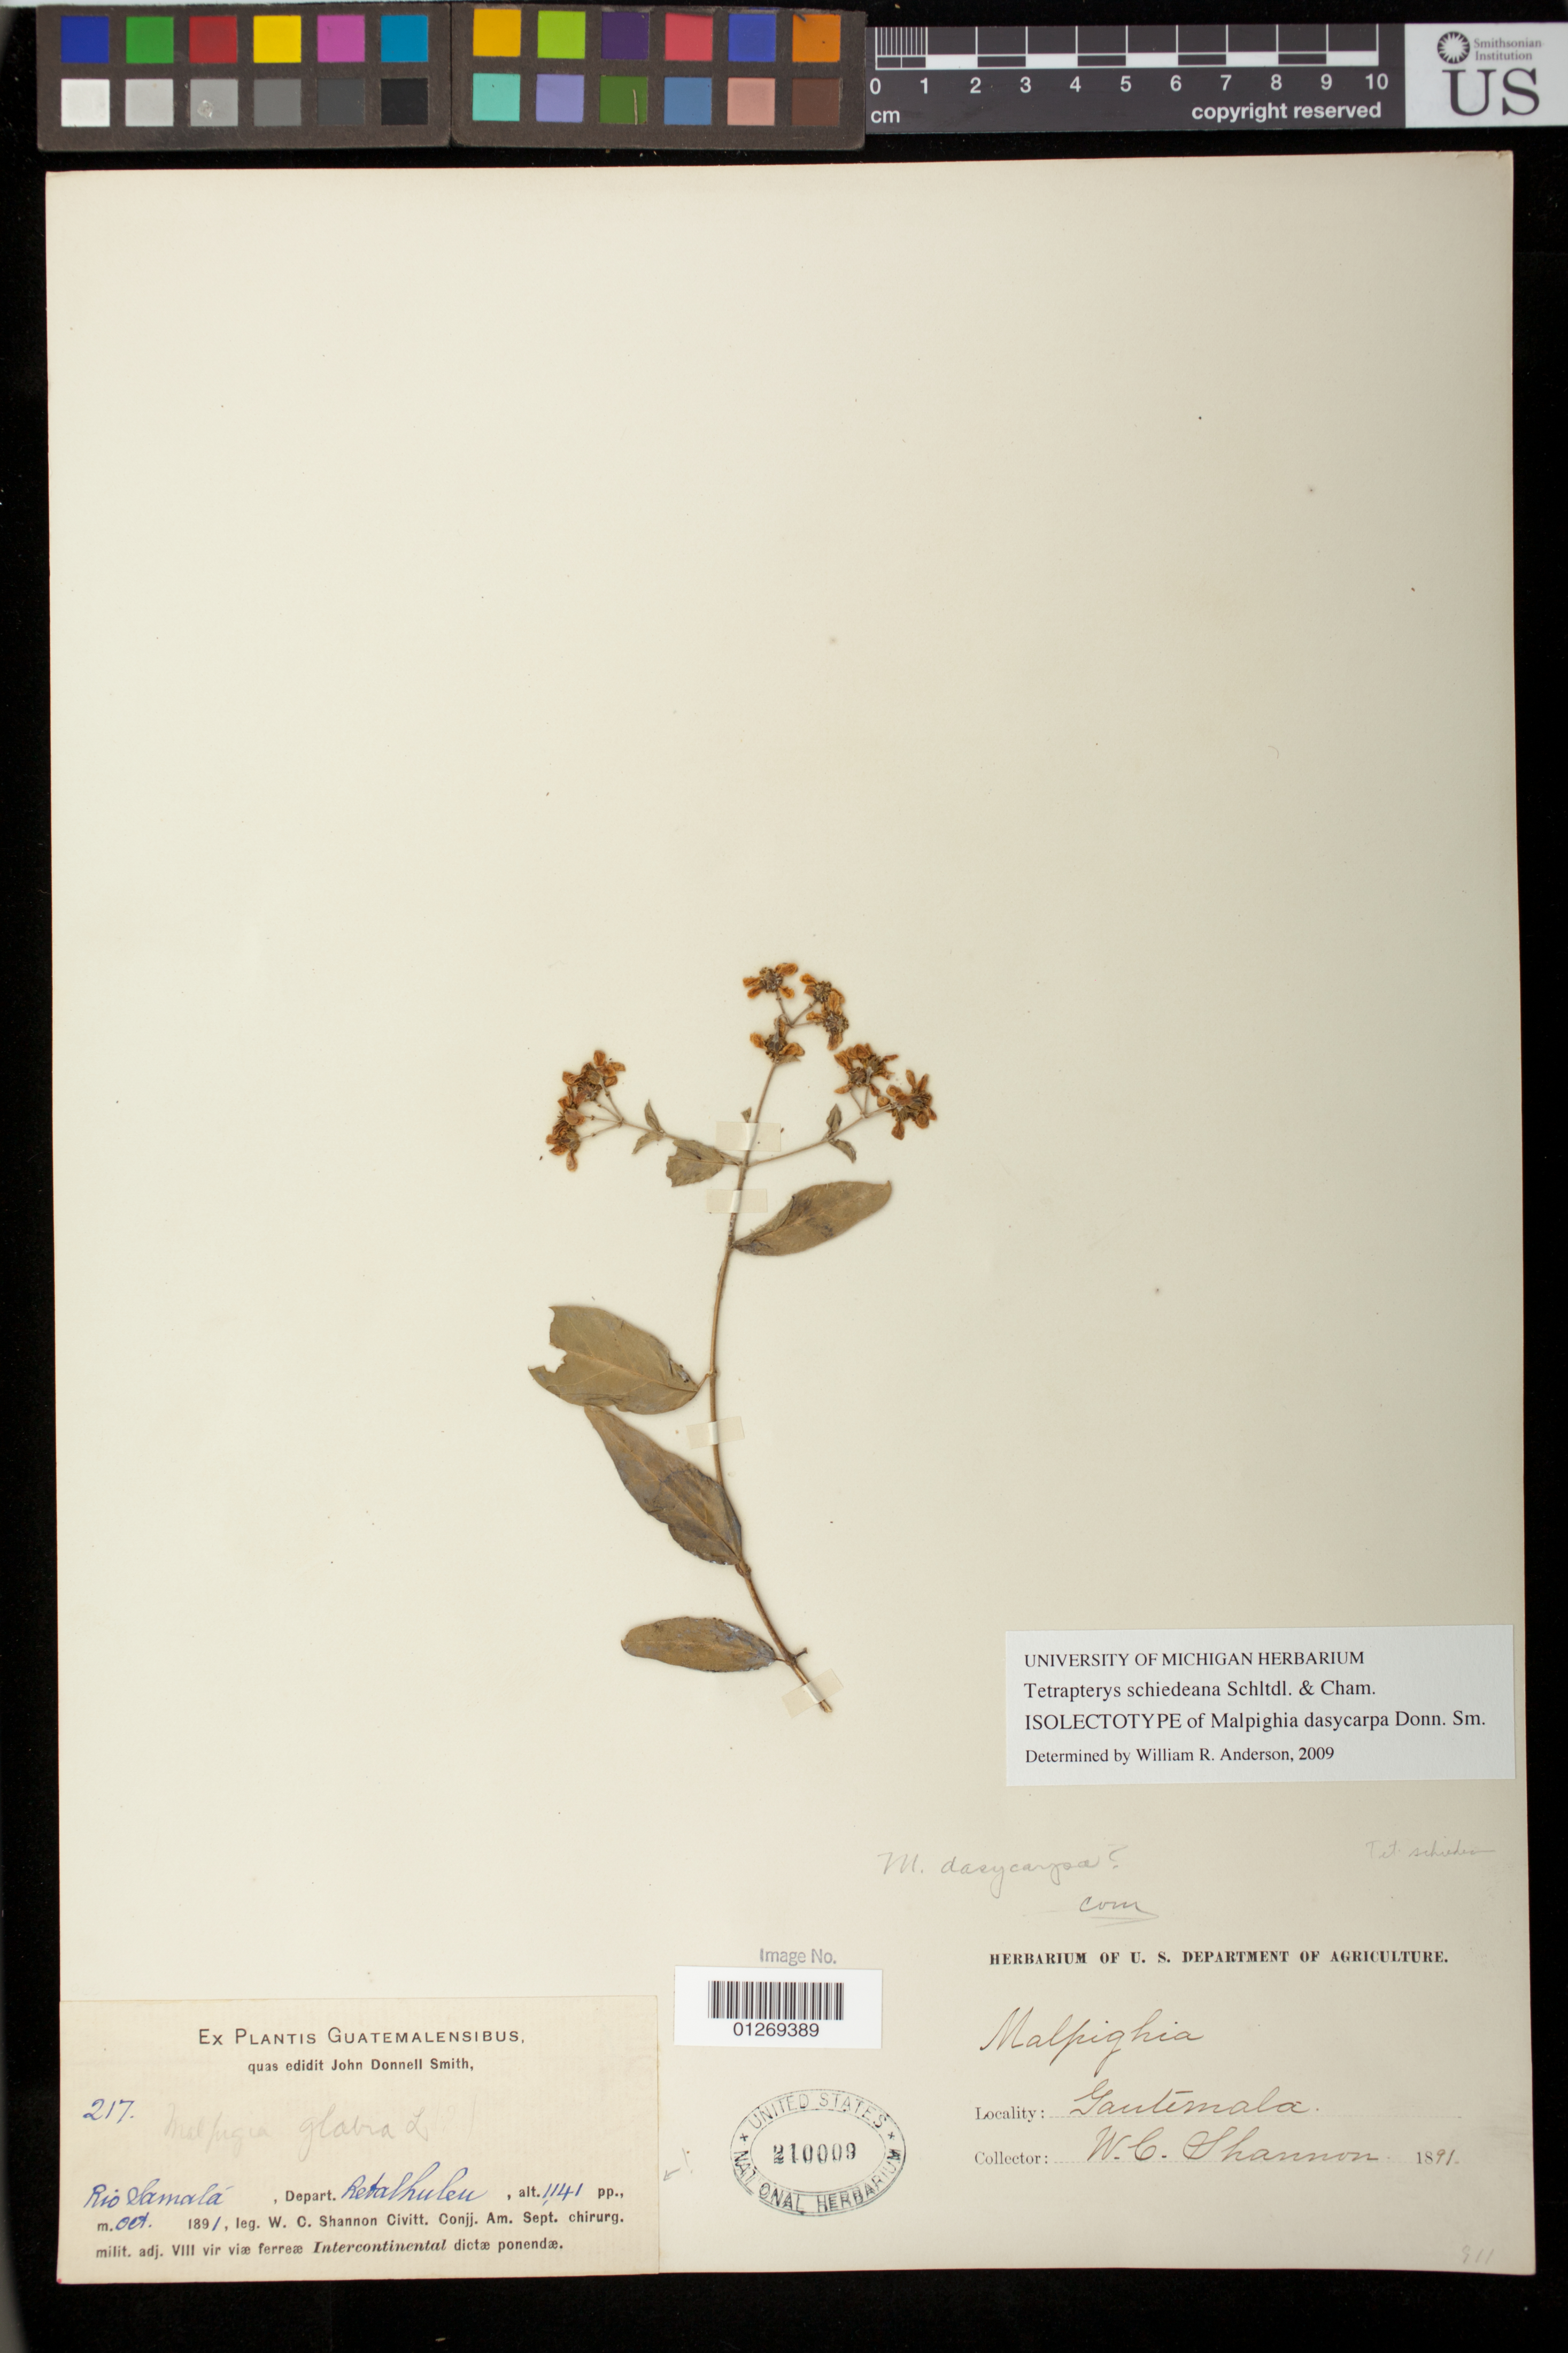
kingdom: Plantae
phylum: Tracheophyta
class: Magnoliopsida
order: Malpighiales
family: Malpighiaceae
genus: Malpighia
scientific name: Malpighia dasycarpa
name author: Donn. Sm.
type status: Isolectotype; Isosyntype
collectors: W. C. Shannon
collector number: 217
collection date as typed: Oct 1891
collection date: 1891-10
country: Guatemala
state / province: Retalhuleu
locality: Rio Samalá, Depart. Retalhuleu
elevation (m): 518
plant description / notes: Annotated as isolectotype (W.R. Anderson, 2009) but this specimen (not originally from the John Donnell Smith herbarium) bears an elevation (1141 pp.) that differs from that of the protologue and lectotype (1700 pp.).; Malpighia dasycarpa Donn. Sm. was based on 3 collections (syntypes); one of those syntypes (Pittier 9653) was later cited as the type of Tetrapterys donnell-smithii Small [and is filed separately in the type herbarium under that name]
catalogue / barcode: US 210009